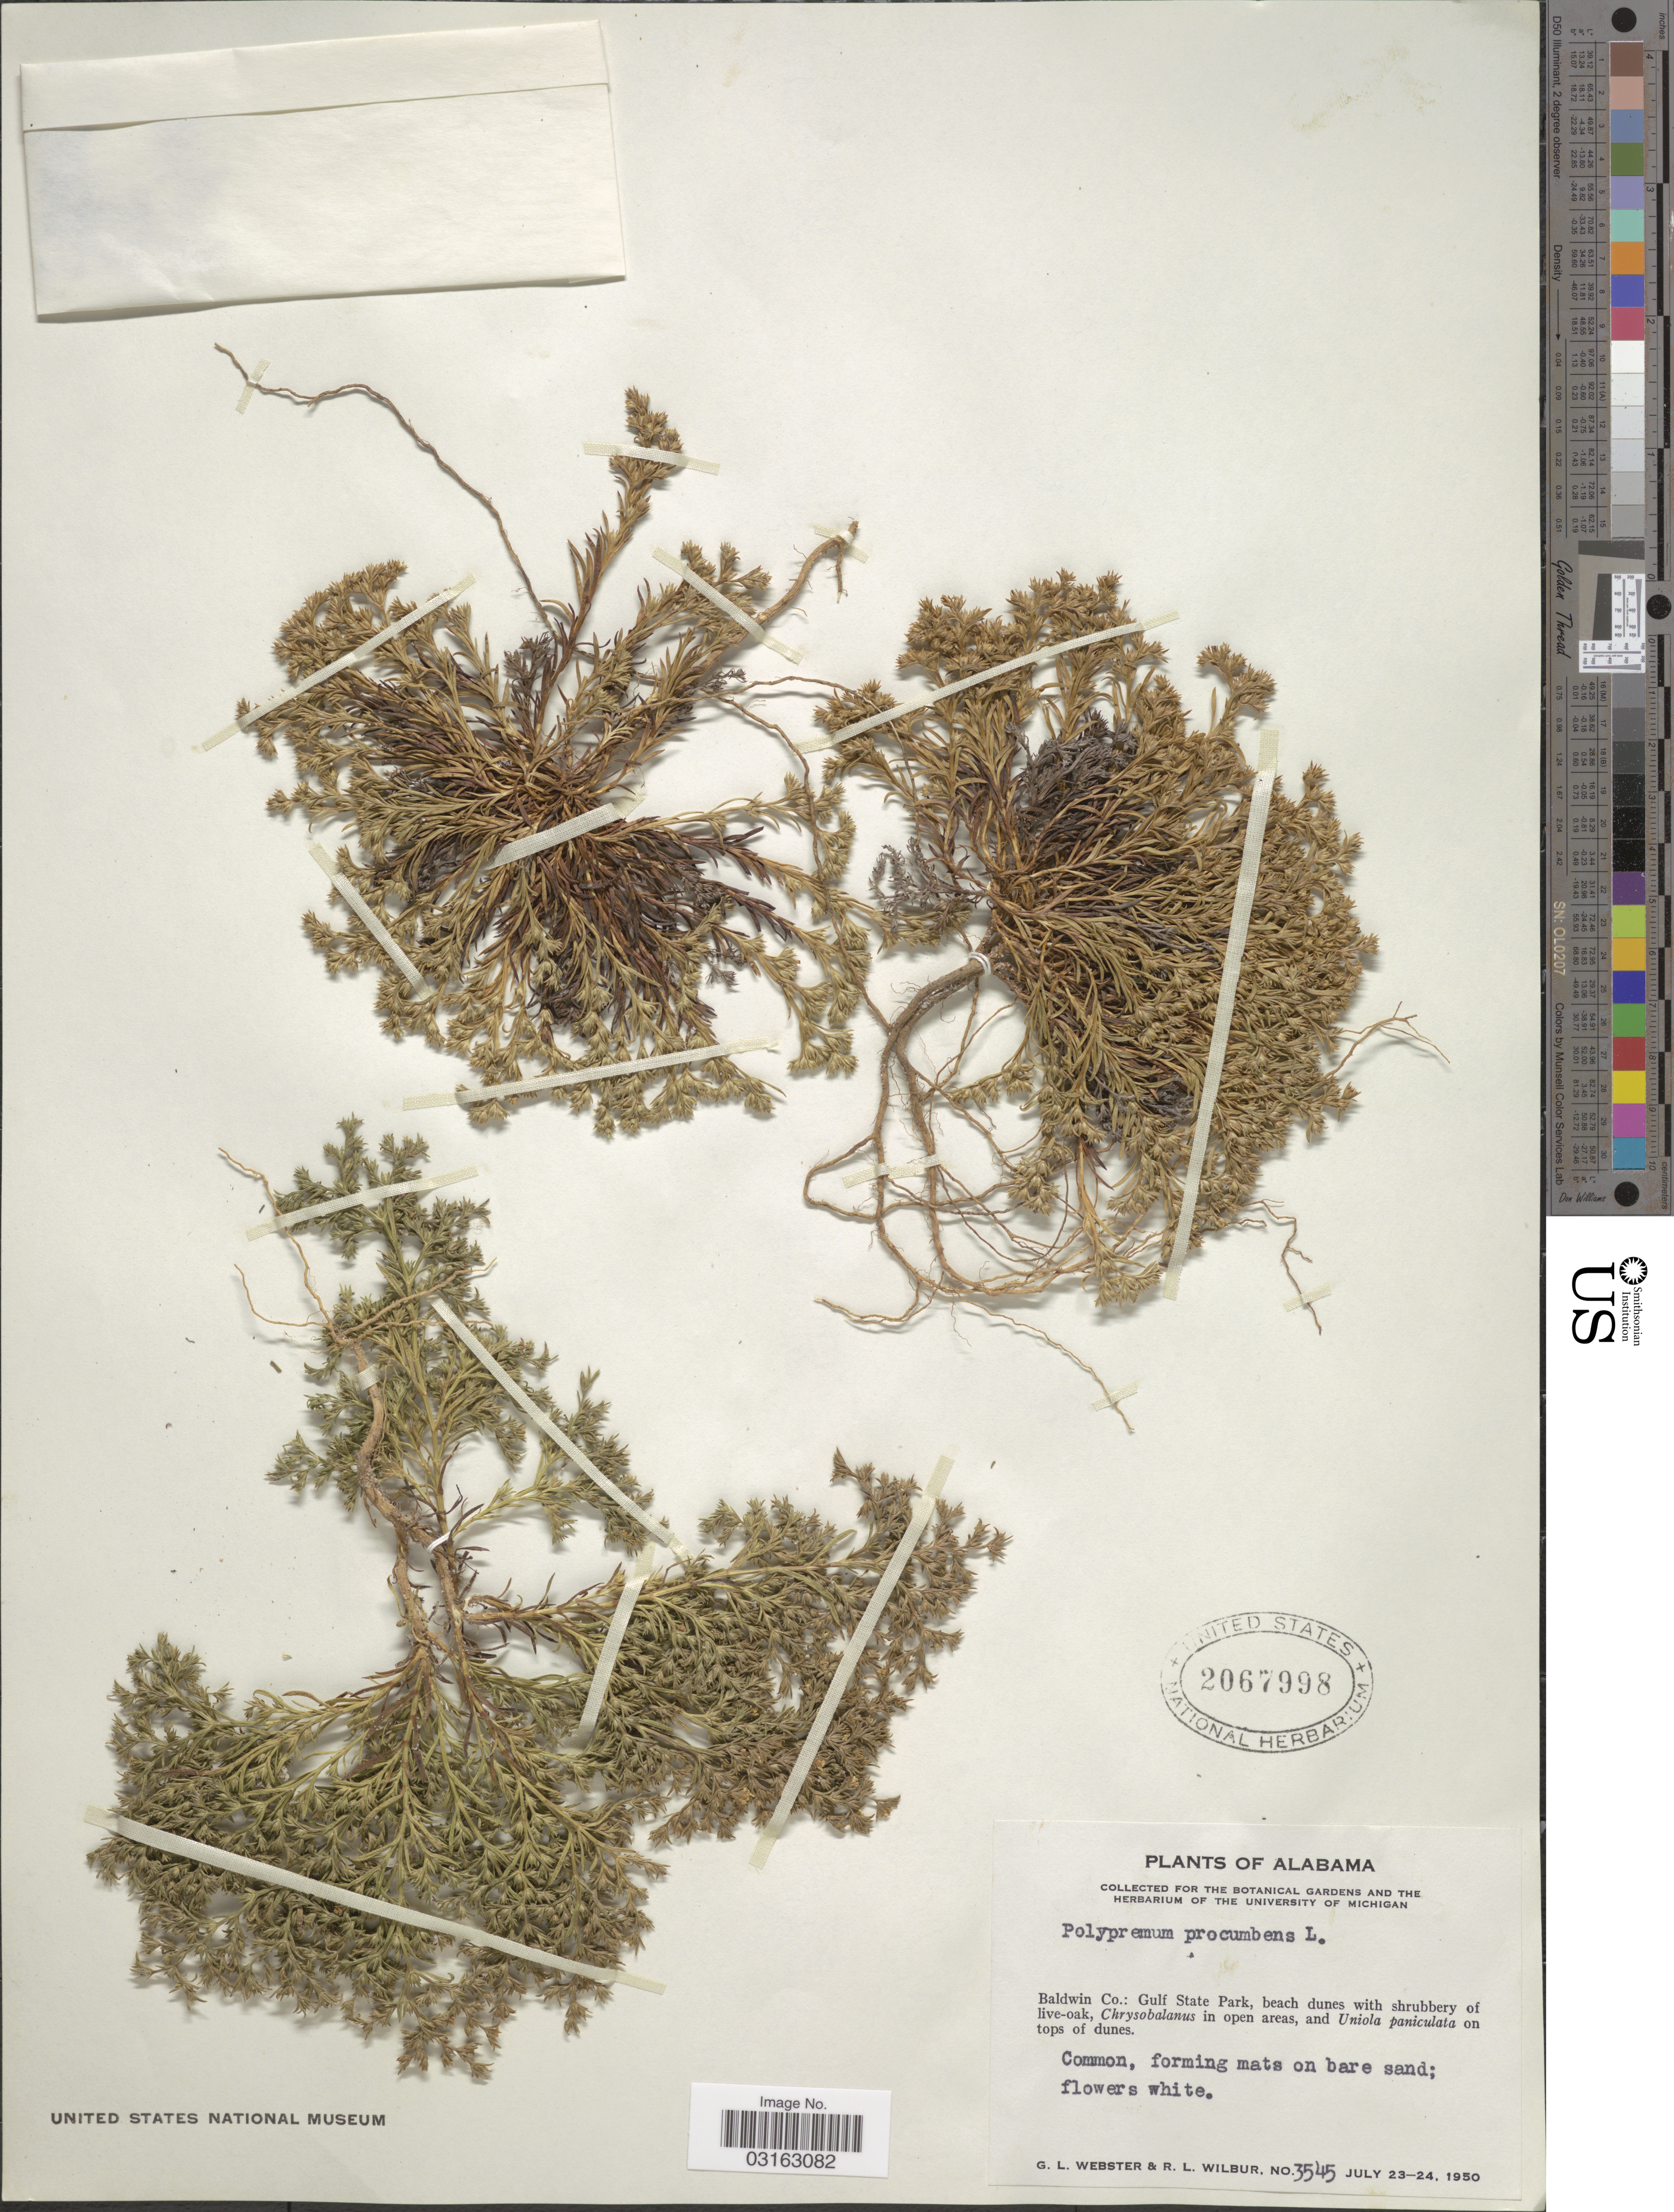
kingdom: Plantae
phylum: Tracheophyta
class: Magnoliopsida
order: Lamiales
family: Tetrachondraceae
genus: Polypremum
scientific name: Polypremum procumbens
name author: L.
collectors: G. L. Webster & R. L. Wilbur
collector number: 3545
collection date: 1950-07-23/1950-07-24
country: United States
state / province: Alabama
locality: Baldwin Co.: Gulf State Park, beach dunes with shrubbery of live-oak.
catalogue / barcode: US 2067998